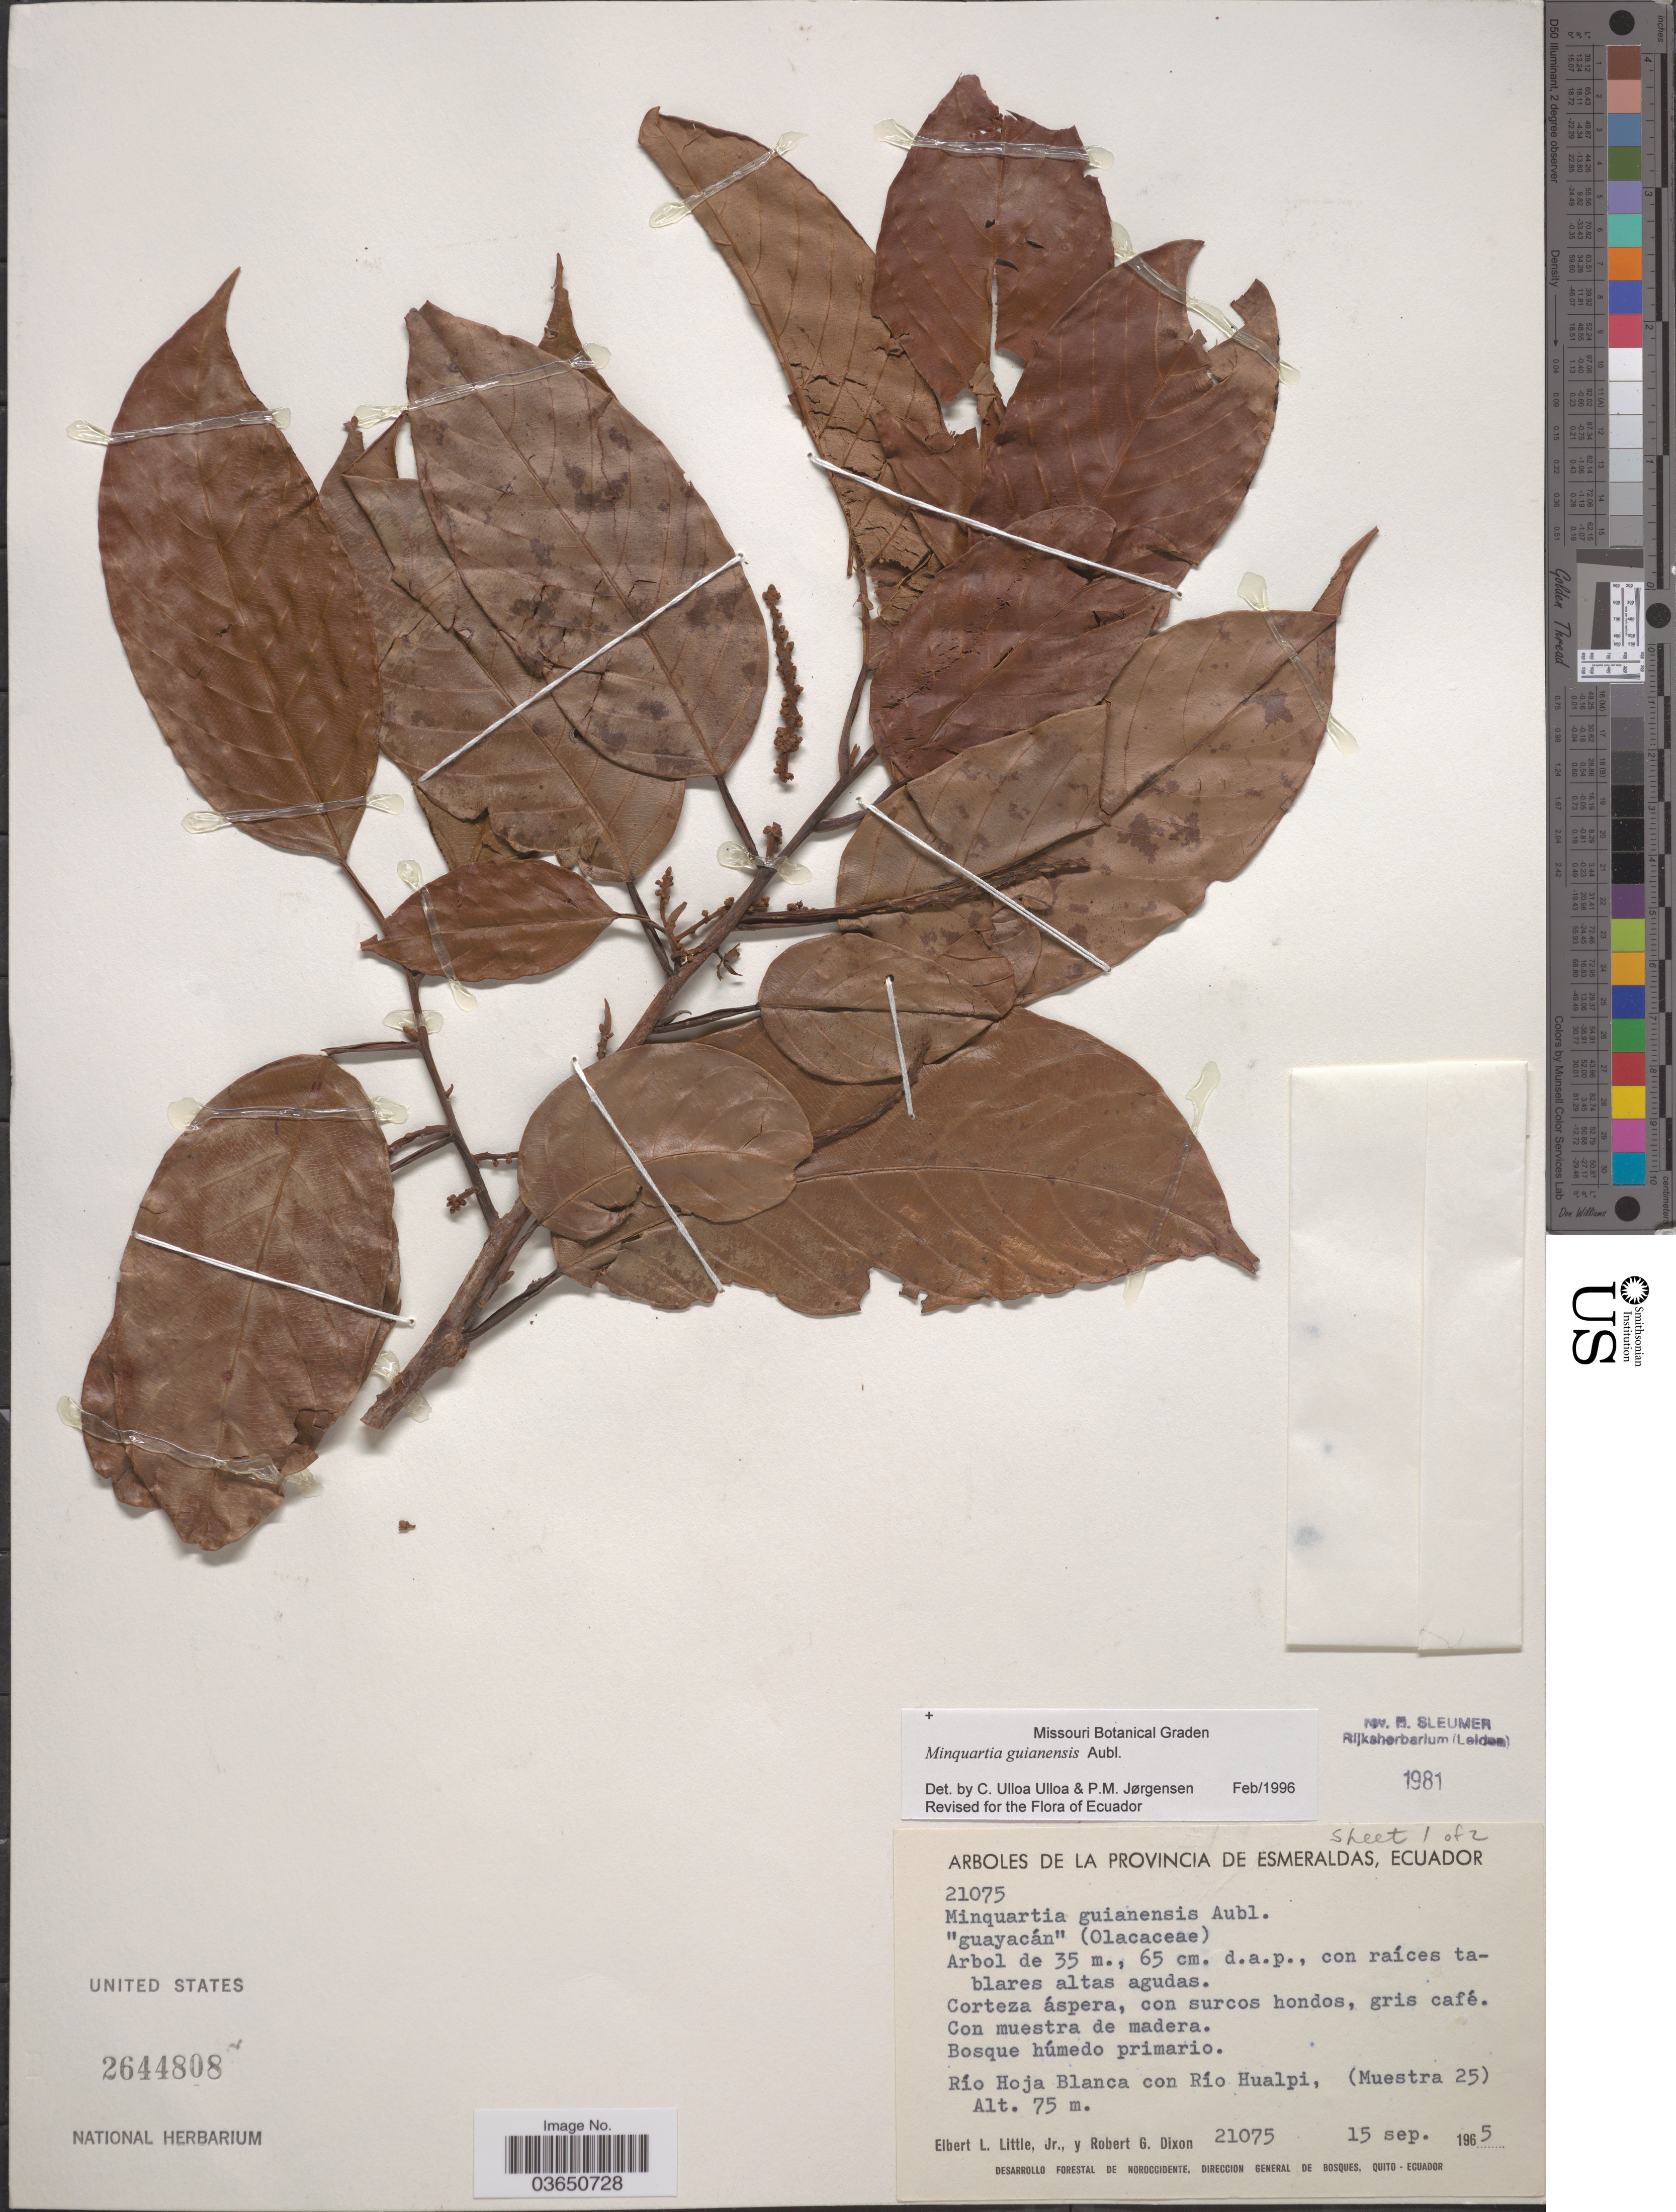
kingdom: Plantae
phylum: Tracheophyta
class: Magnoliopsida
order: Santalales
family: Coulaceae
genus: Minquartia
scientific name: Minquartia guianensis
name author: Aubl.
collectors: E. L. Little & R. G. Dixon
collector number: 21075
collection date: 1965-09-15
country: Ecuador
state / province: Esmeraldas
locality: Río Hoja Blanca con Río Hualpi, (Muestra 25).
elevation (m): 75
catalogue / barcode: US 2644808